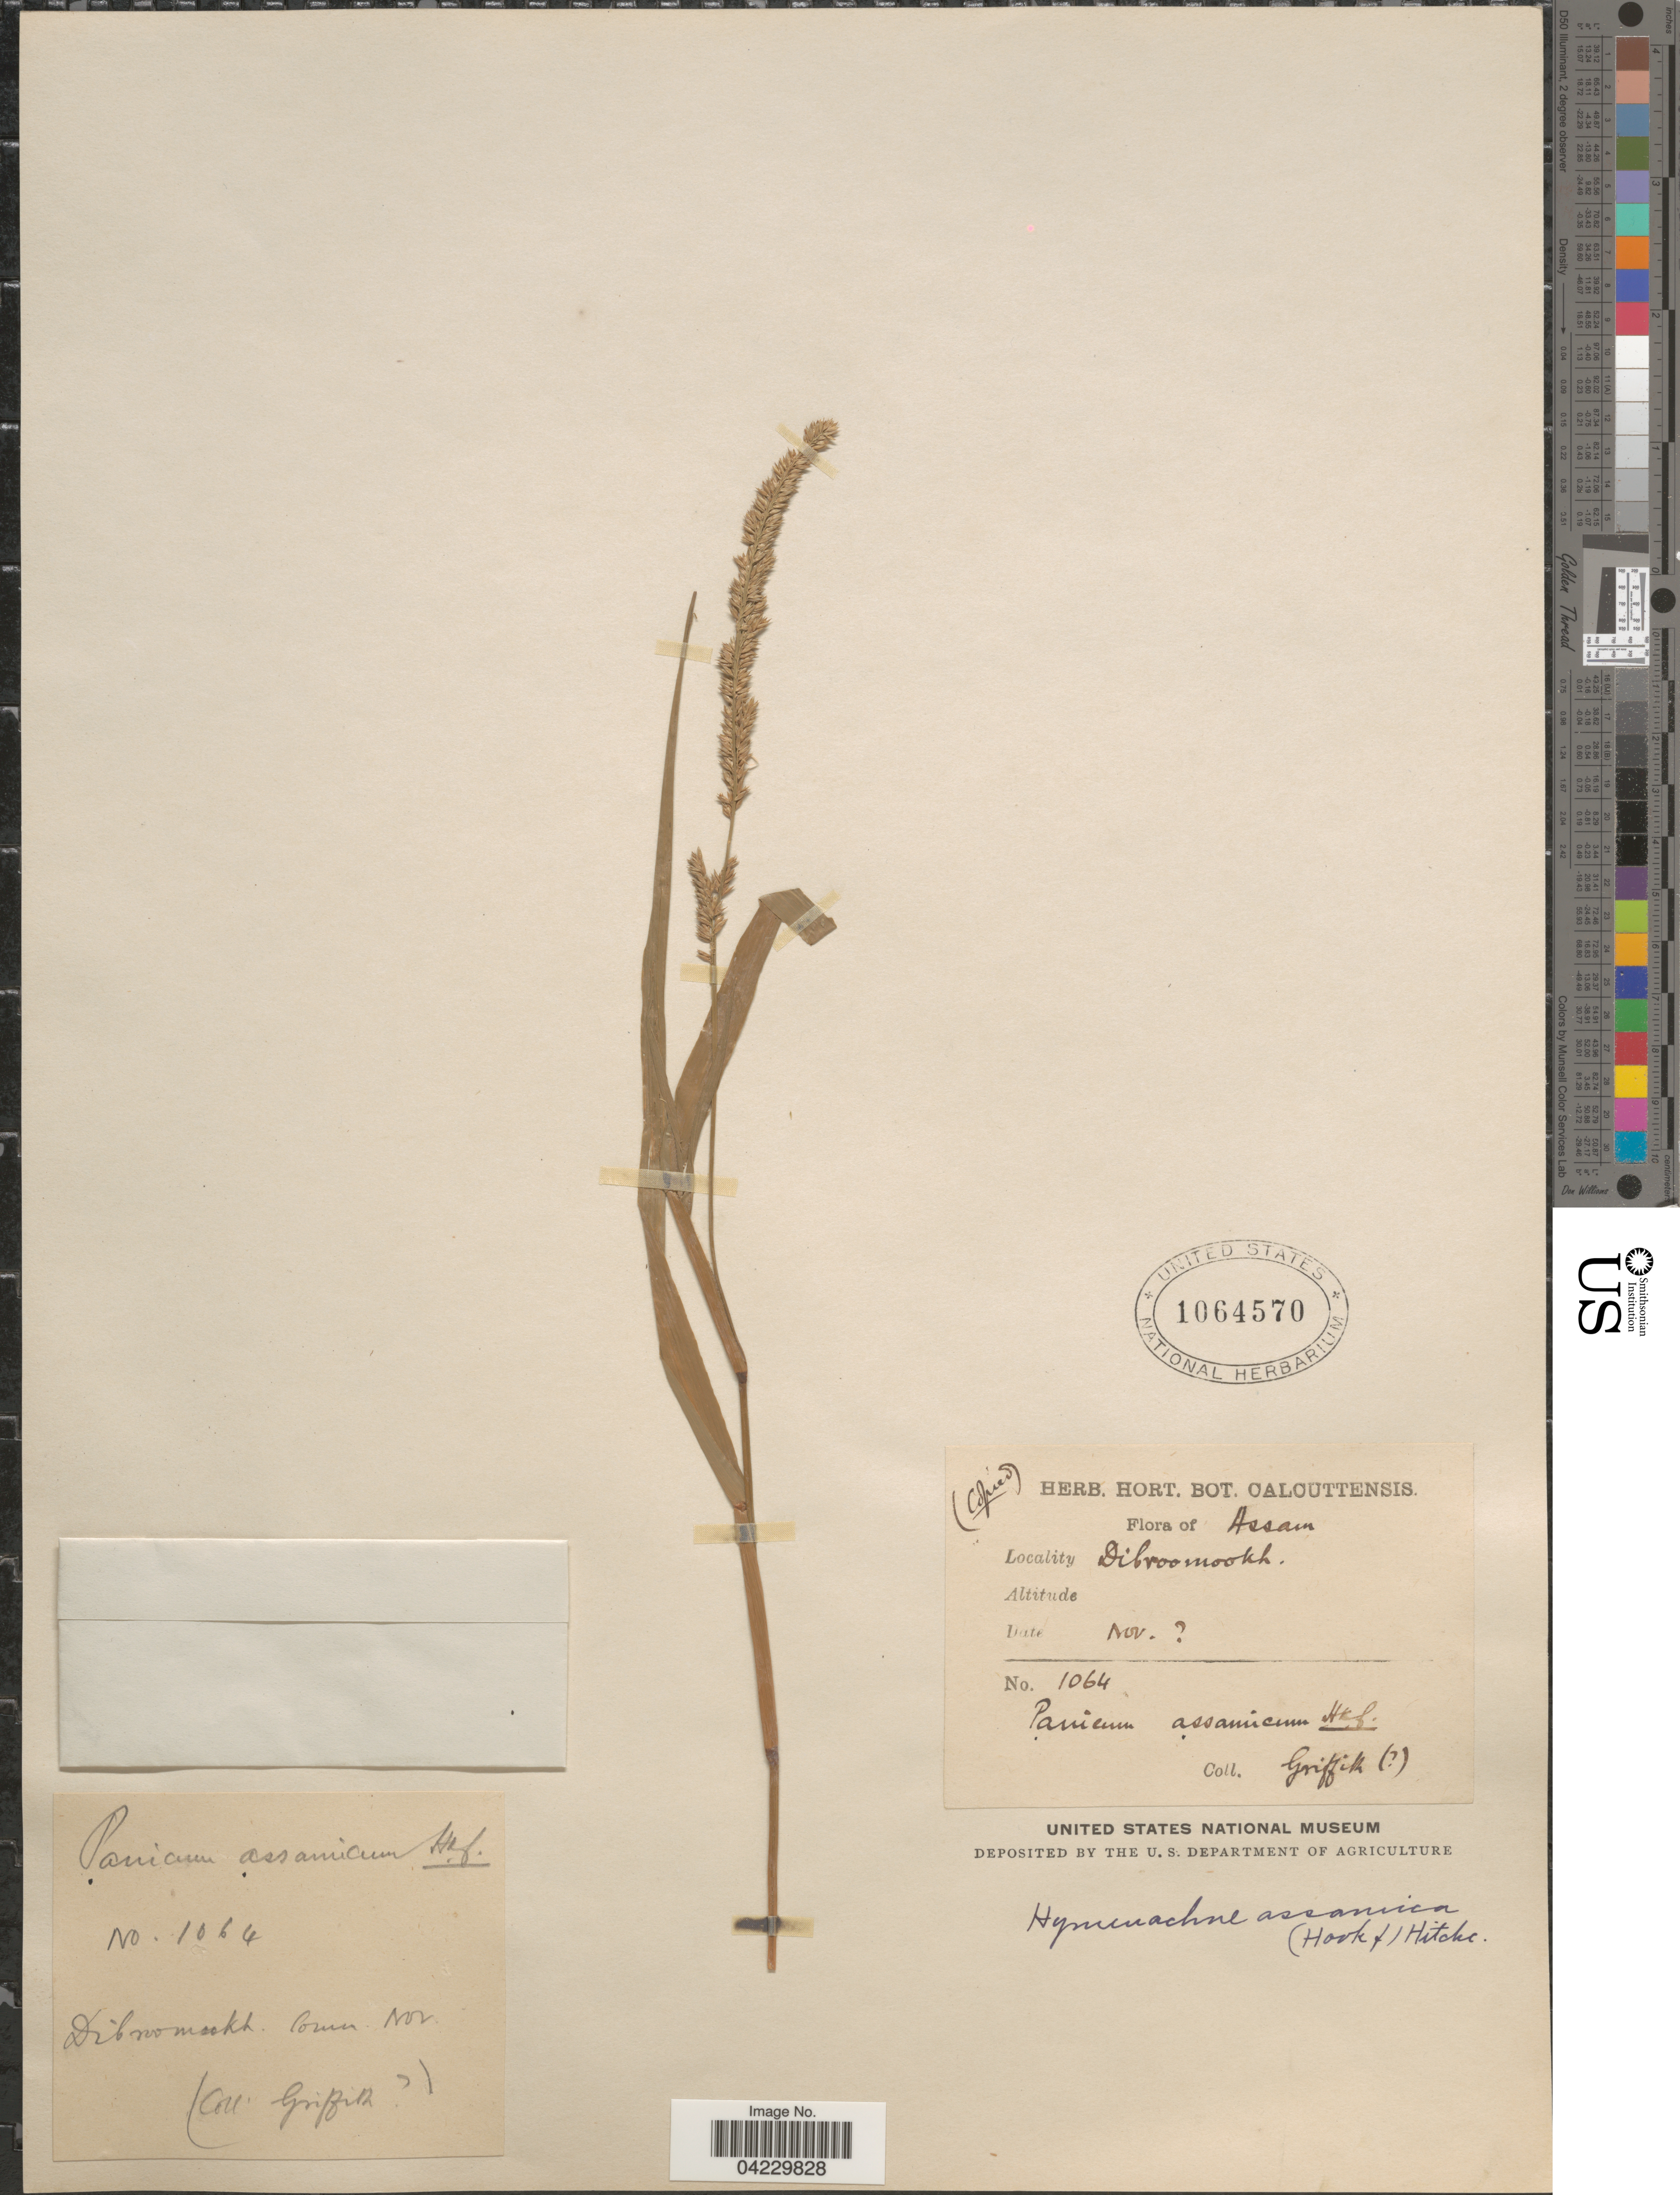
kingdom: Plantae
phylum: Tracheophyta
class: Liliopsida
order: Poales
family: Poaceae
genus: Hymenachne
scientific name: Hymenachne assamica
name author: (Hook. f.) Hitchc.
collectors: -. Griffith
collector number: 1064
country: India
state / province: Assam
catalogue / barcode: US 1064570